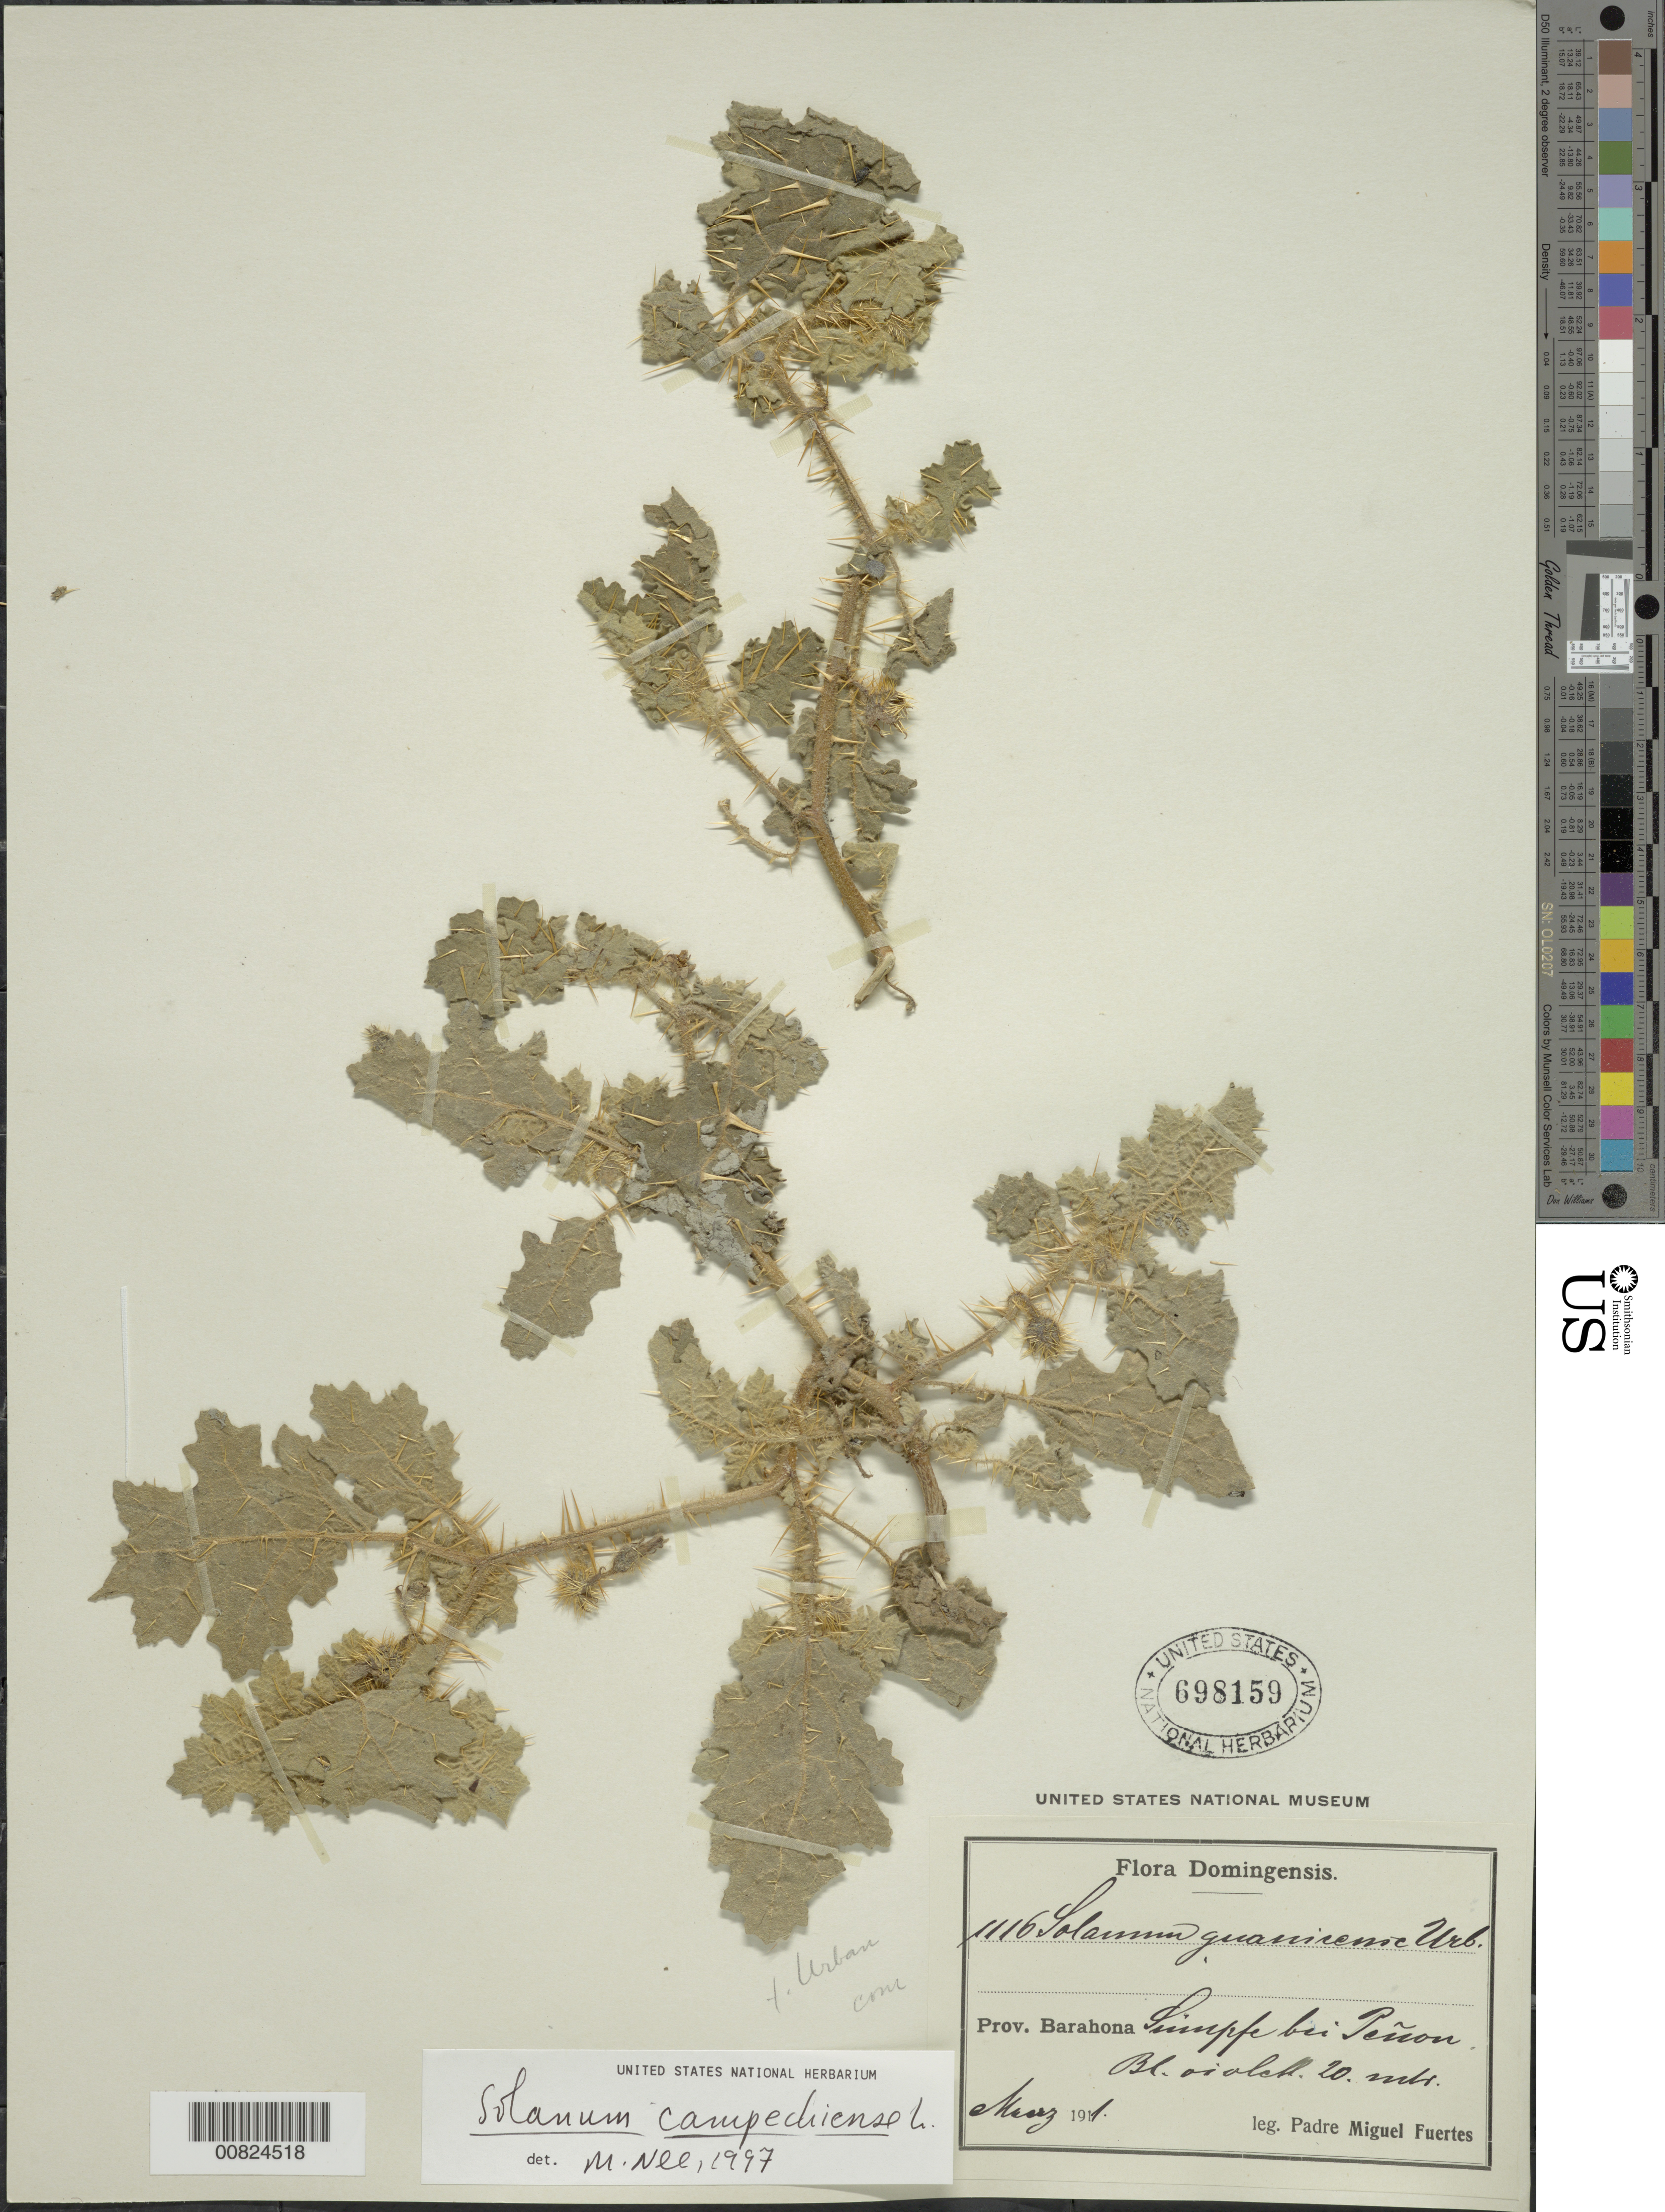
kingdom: Plantae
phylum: Tracheophyta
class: Magnoliopsida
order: Solanales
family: Solanaceae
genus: Solanum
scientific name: Solanum campechiense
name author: L.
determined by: Nee, Michael H.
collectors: M. D. Fuertes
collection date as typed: Mar 1911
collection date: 1911-03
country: Dominican Republic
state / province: Barahona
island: Hispaniola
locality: Peñon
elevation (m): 20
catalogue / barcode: US 698159